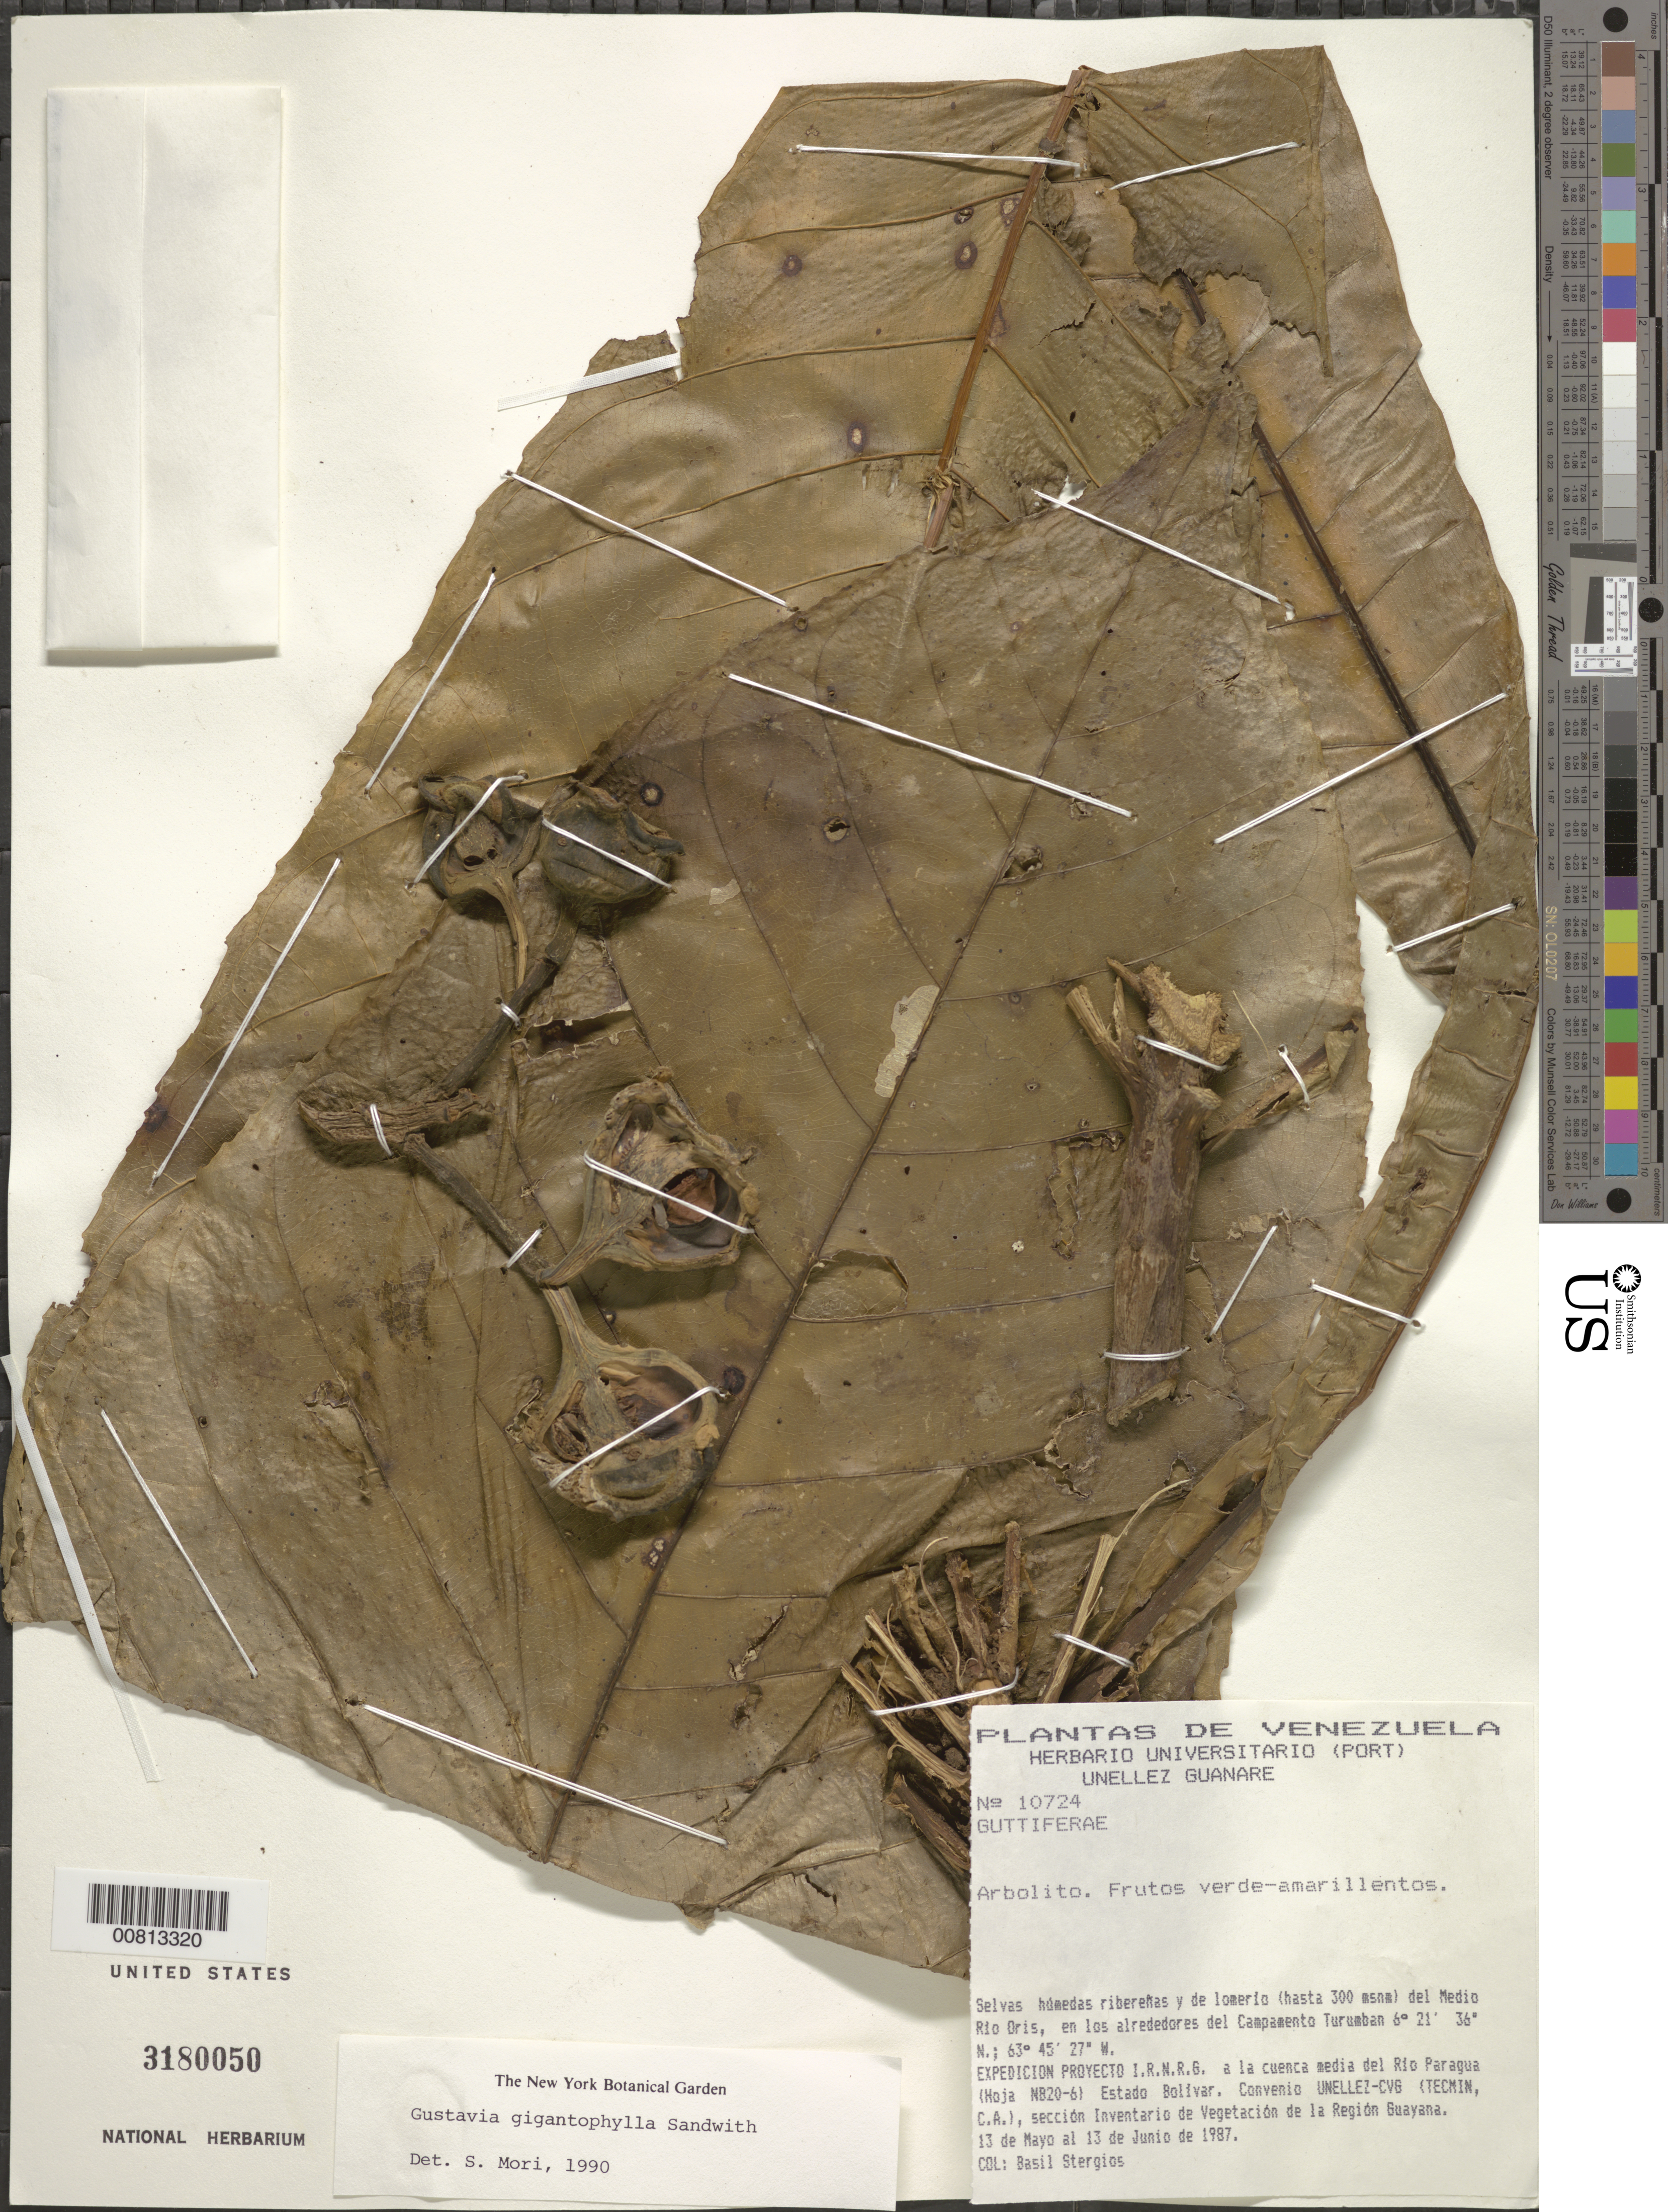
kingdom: Plantae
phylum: Tracheophyta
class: Magnoliopsida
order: Ericales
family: Lecythidaceae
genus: Gustavia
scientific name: Gustavia gigantophylla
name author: Sandwith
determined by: Mori, Scott A.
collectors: B. G. Stergios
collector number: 10724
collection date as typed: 13-May-87 to 13-Jun-87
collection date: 1987-05-13/1987-06-13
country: Venezuela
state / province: Bolívar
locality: Medio Río Oris, Campamento Turumban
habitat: Selvas húmedas riberenas y de lomerio del río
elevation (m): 300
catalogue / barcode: US 3180050